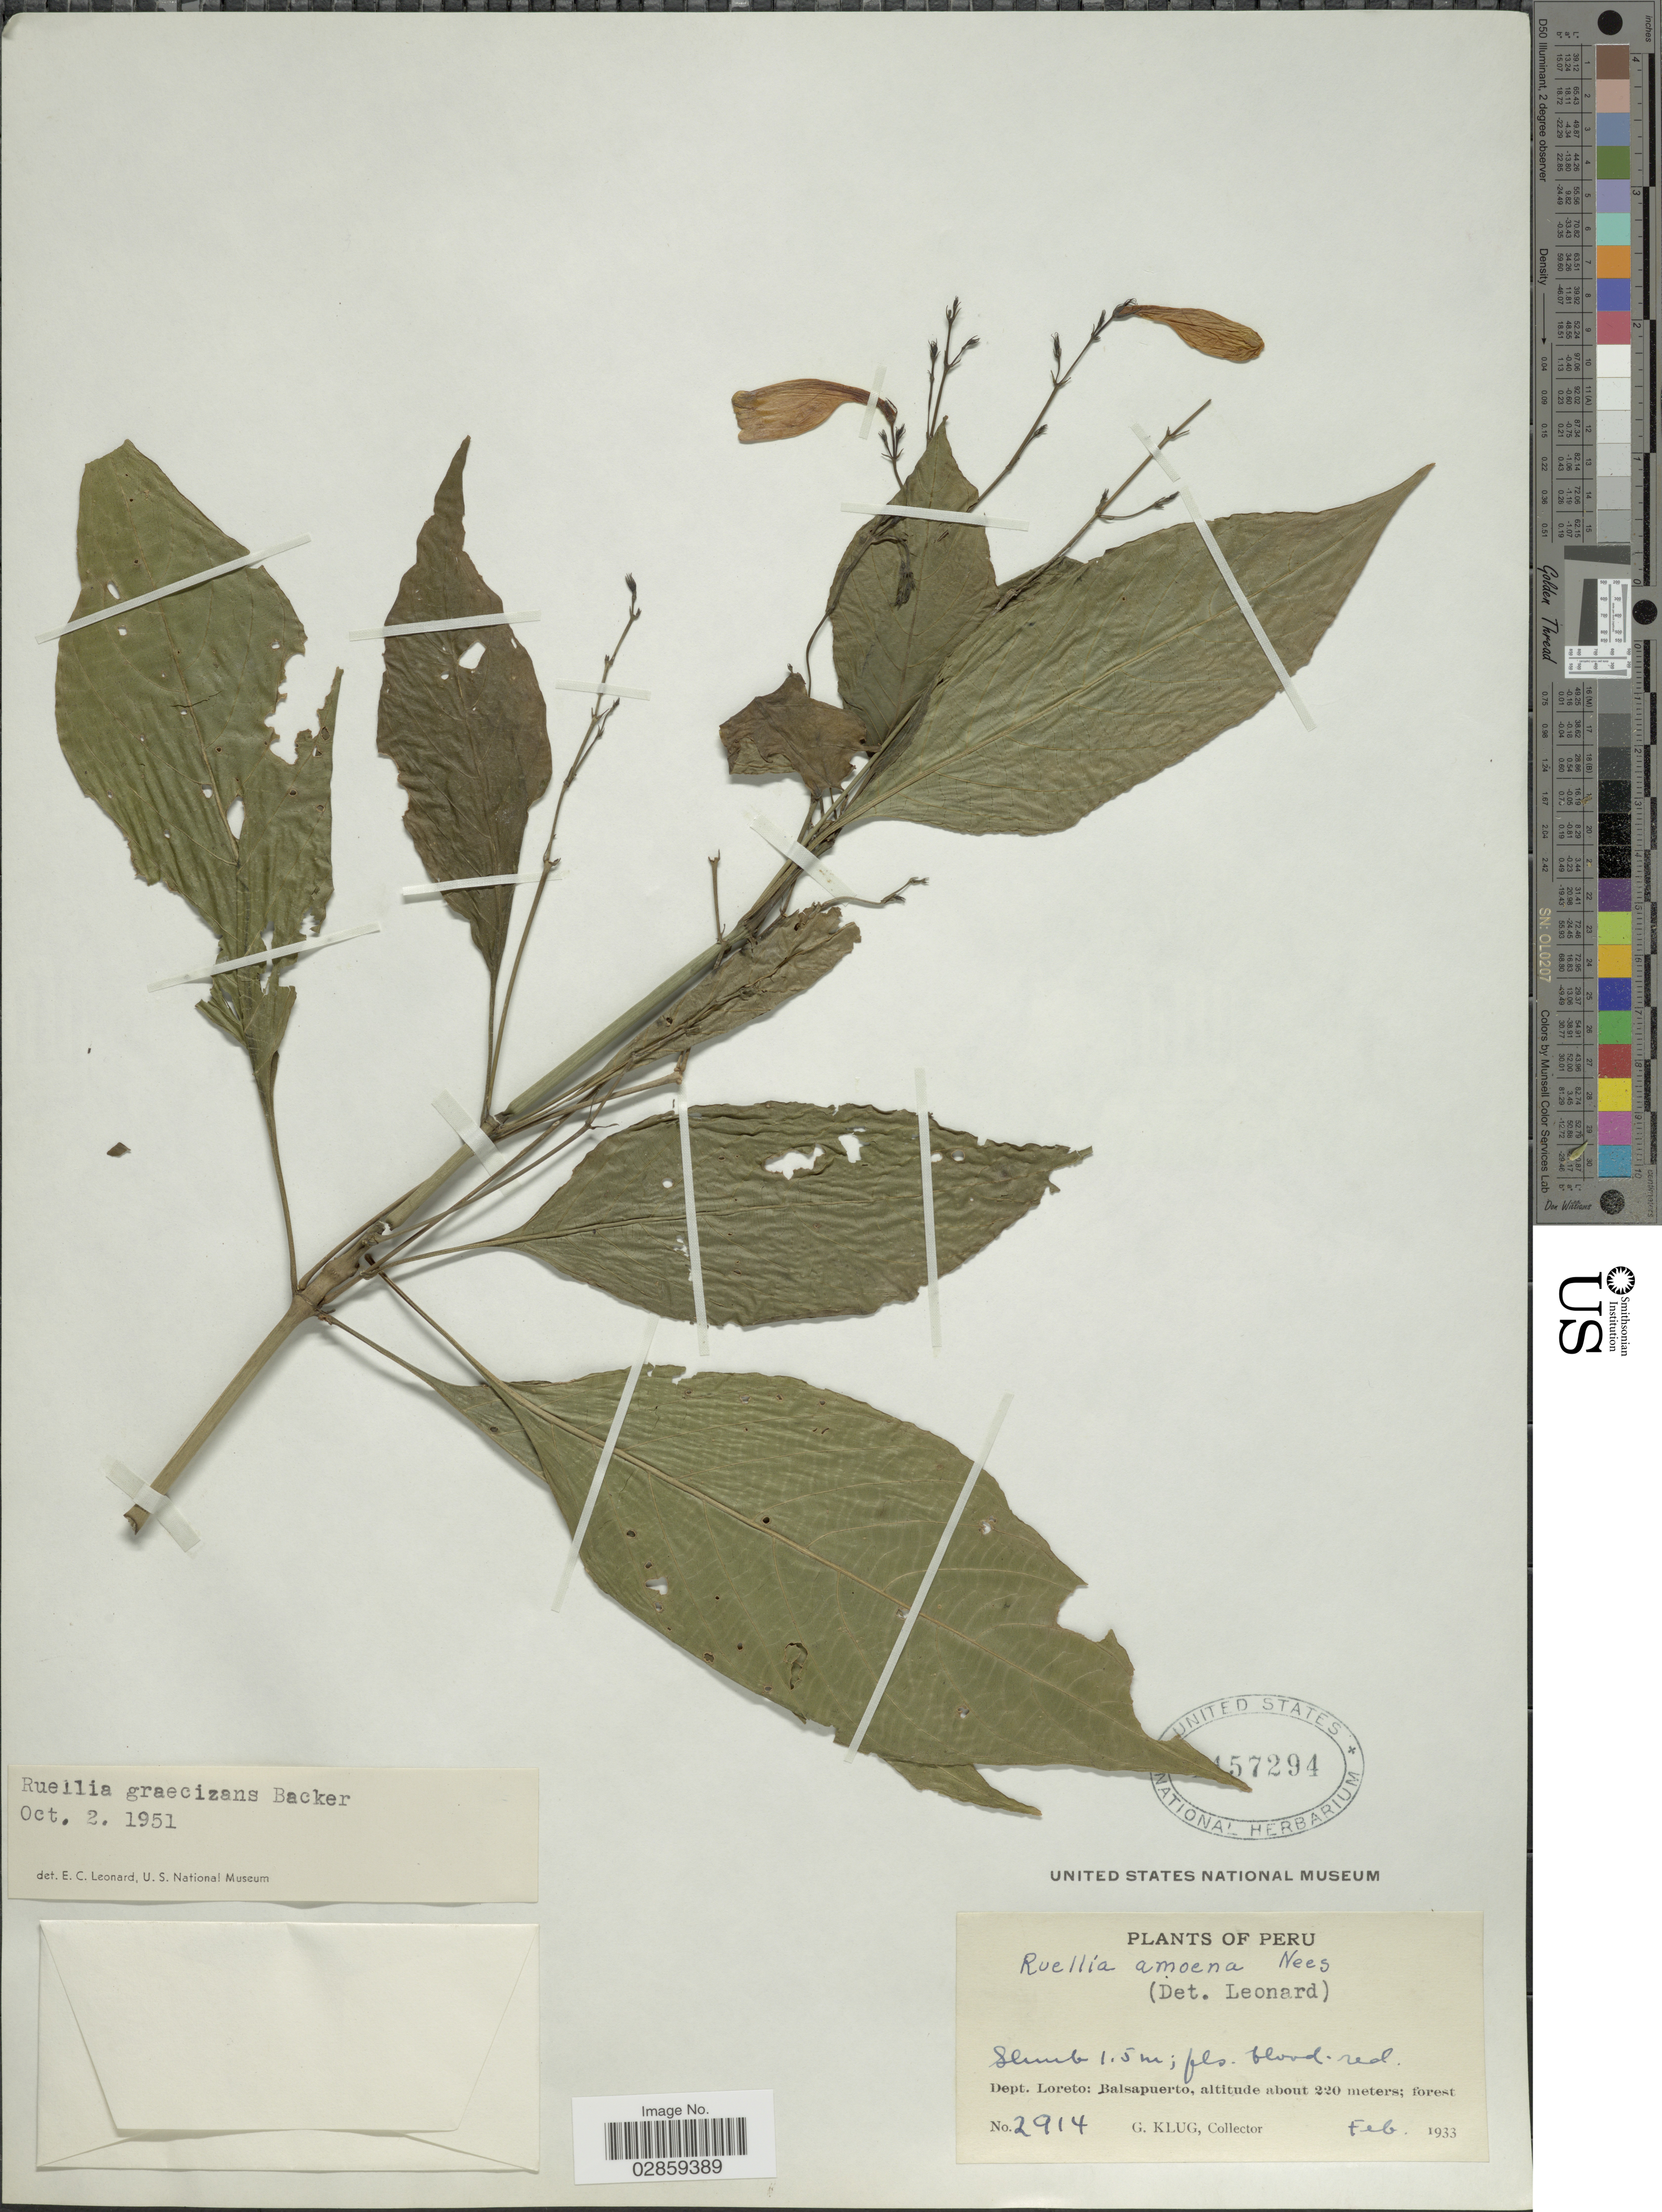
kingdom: Plantae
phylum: Tracheophyta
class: Magnoliopsida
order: Lamiales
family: Acanthaceae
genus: Ruellia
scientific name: Ruellia brevifolia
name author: (Pohl) C. Ezcurra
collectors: G. Klug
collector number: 2914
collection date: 1933-02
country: Peru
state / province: Loreto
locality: Dept. Loreto: Balsapuerto.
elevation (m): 220